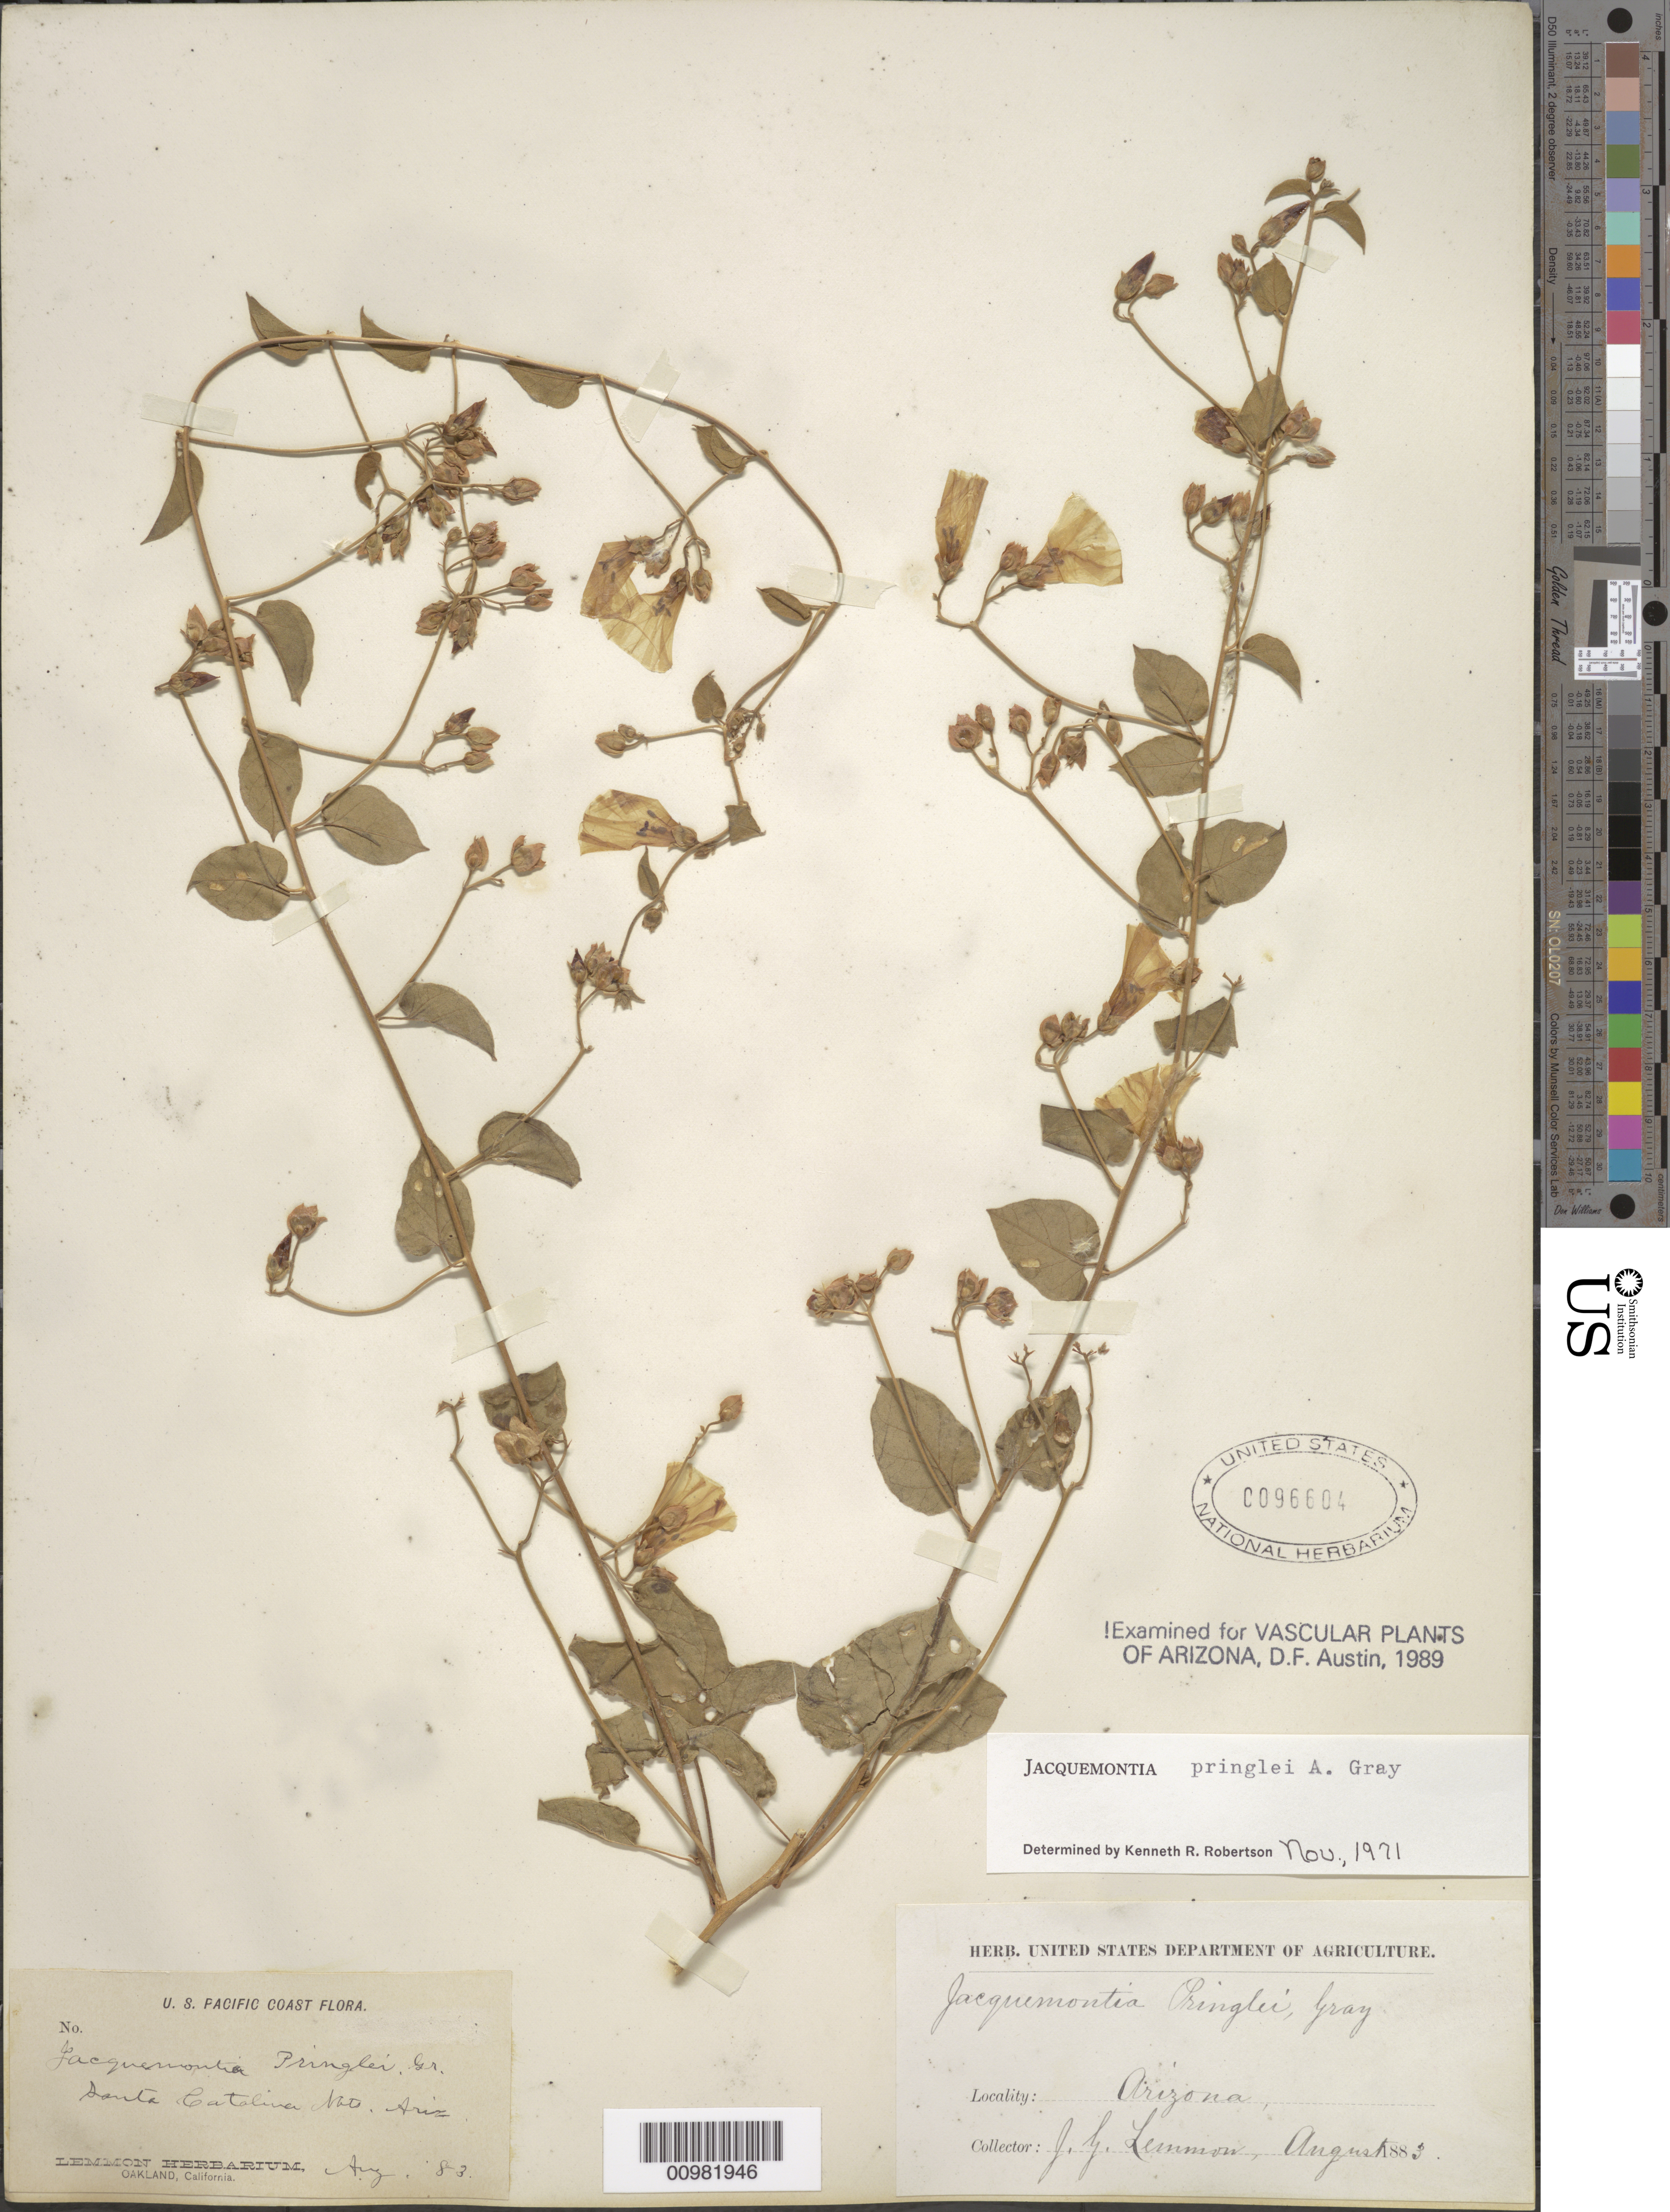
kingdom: Plantae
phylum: Tracheophyta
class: Magnoliopsida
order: Solanales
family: Convolvulaceae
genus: Jacquemontia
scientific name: Jacquemontia pringlei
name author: A. Gray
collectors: J. G. Lemmon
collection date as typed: Aug 1883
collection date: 1883-08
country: United States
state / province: Arizona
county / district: Pima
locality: Santa Catalina Mts.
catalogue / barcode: US 96604